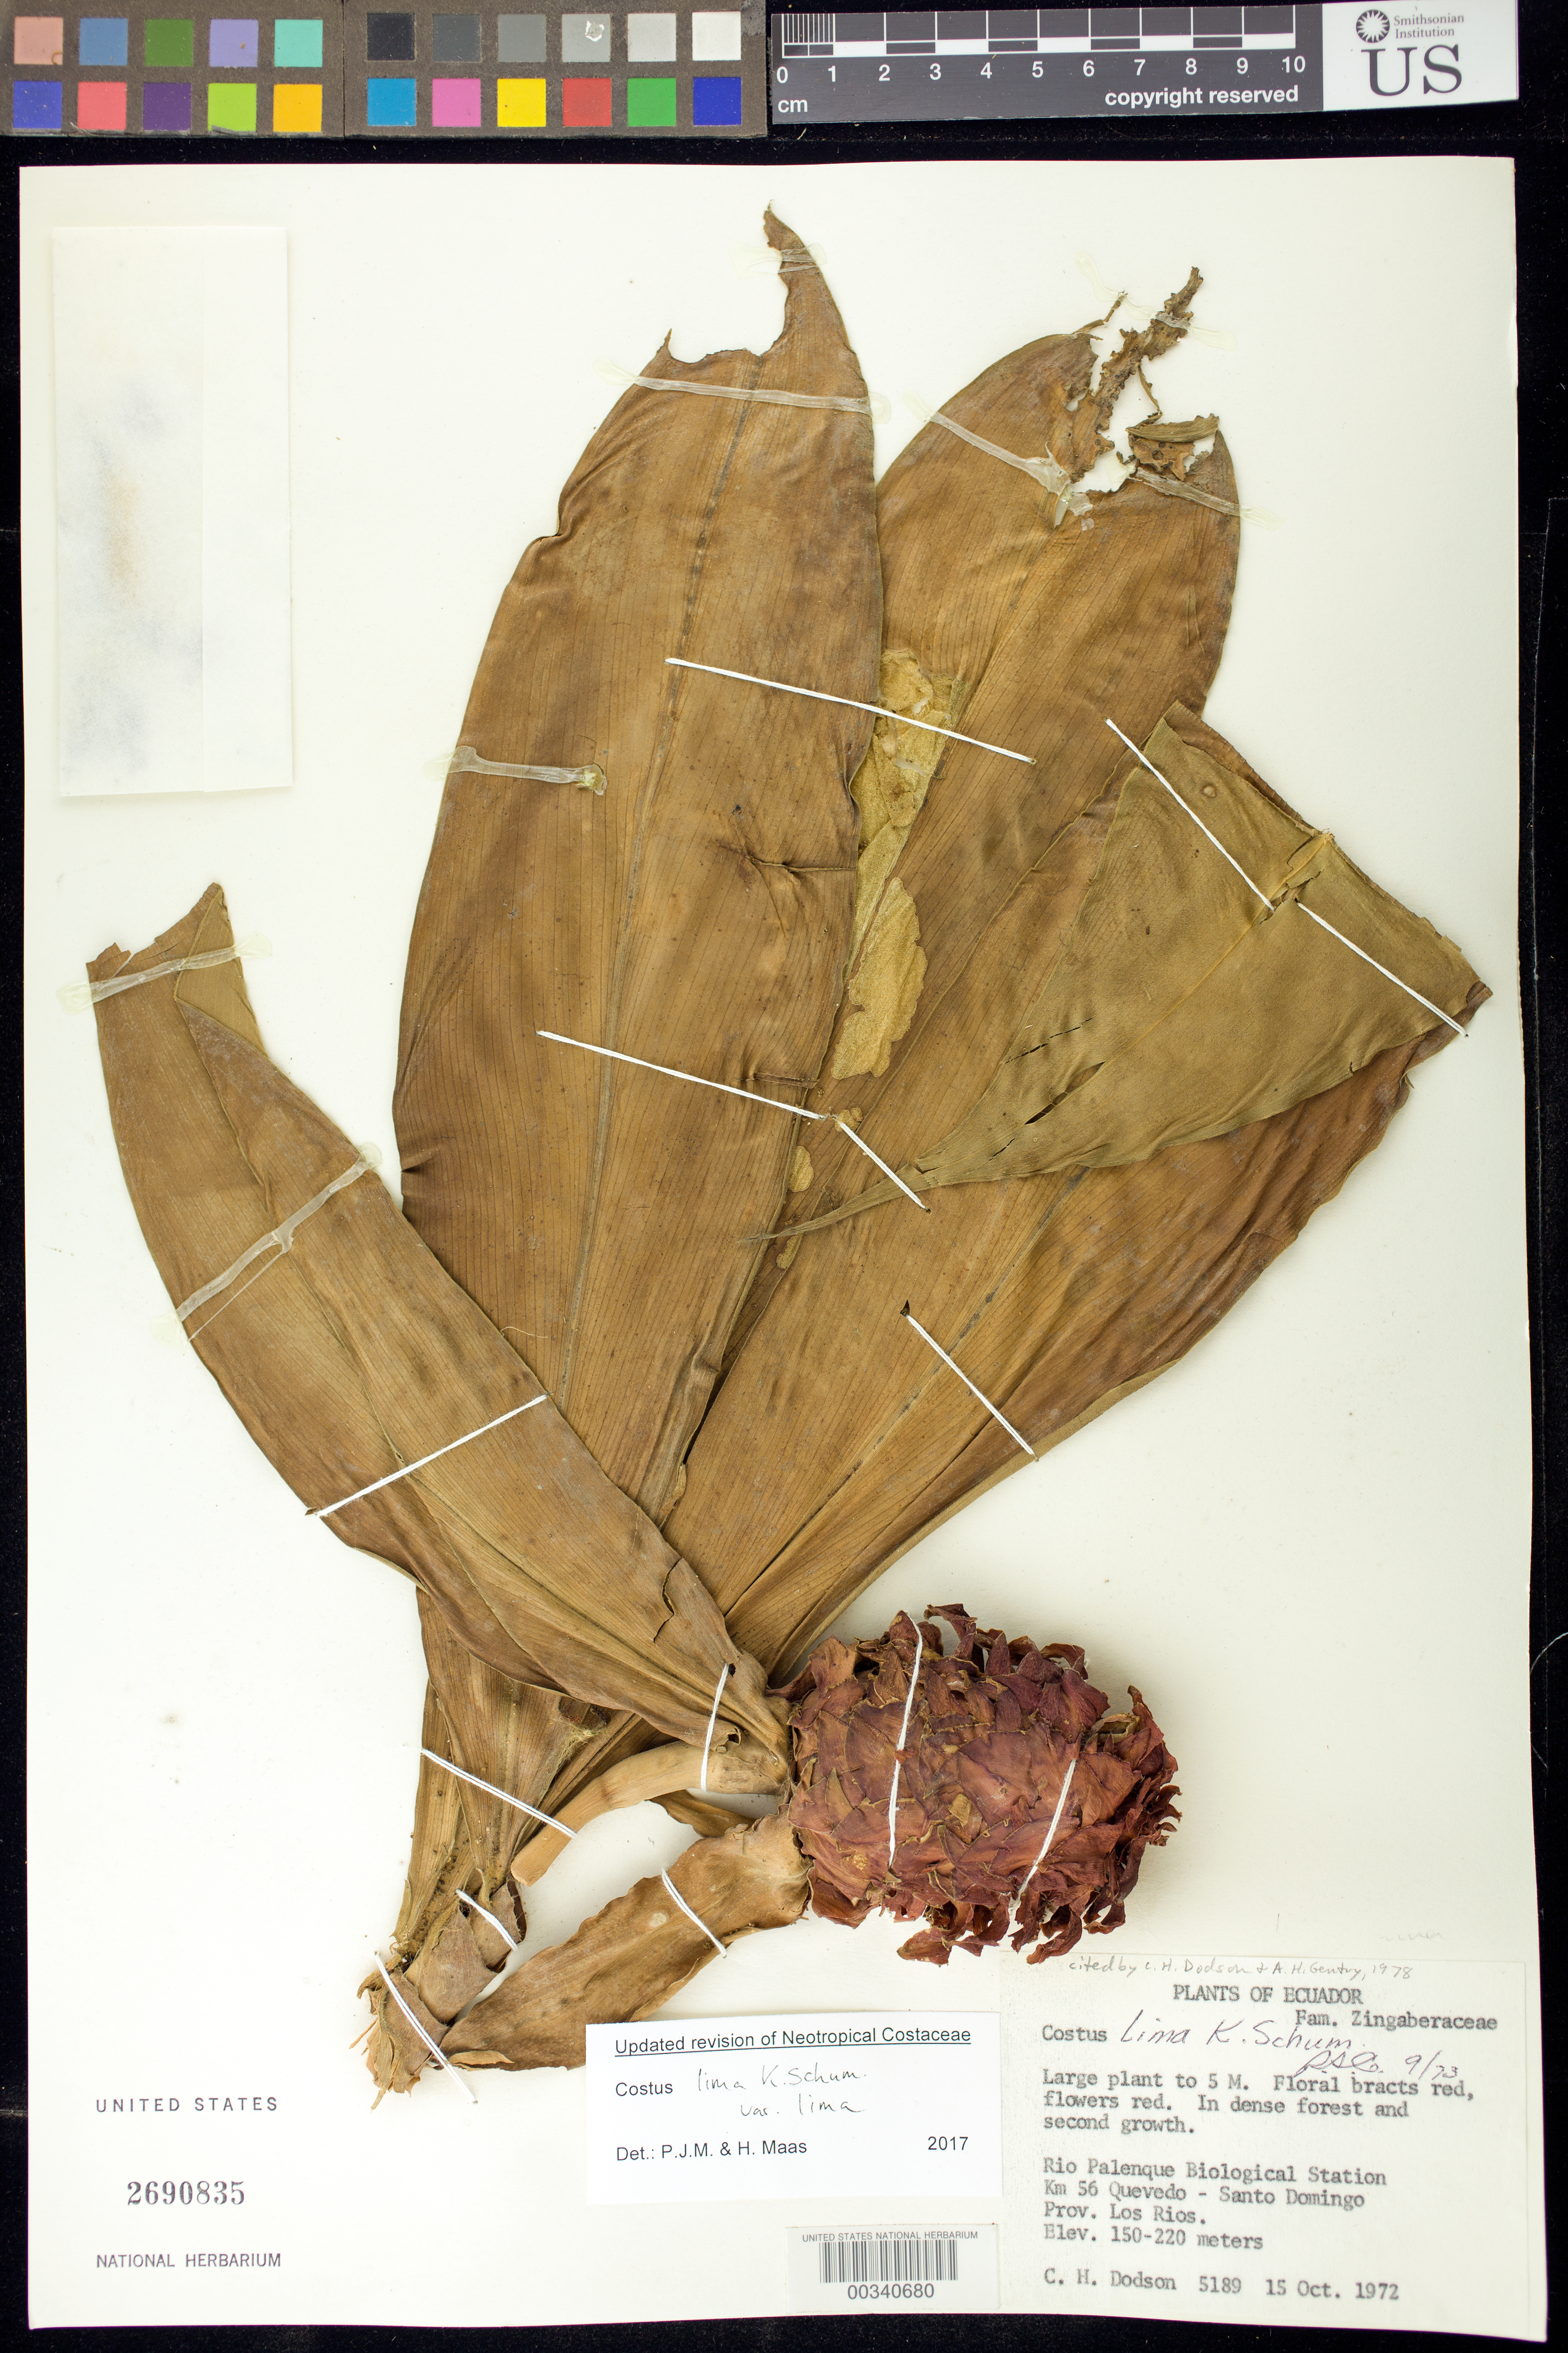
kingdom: Plantae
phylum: Tracheophyta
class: Liliopsida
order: Zingiberales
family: Costaceae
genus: Costus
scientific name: Costus lima var. lima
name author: K. Schum.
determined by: Maas, Paul J.; Maas, H.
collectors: C. H. Dodson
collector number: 5189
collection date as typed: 15 Oct 1972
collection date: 1972-10-15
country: Ecuador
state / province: Los Ríos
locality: Rio palenque Biological station km 56 Quevedo - Santo Domingo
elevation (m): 150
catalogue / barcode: US 2690835